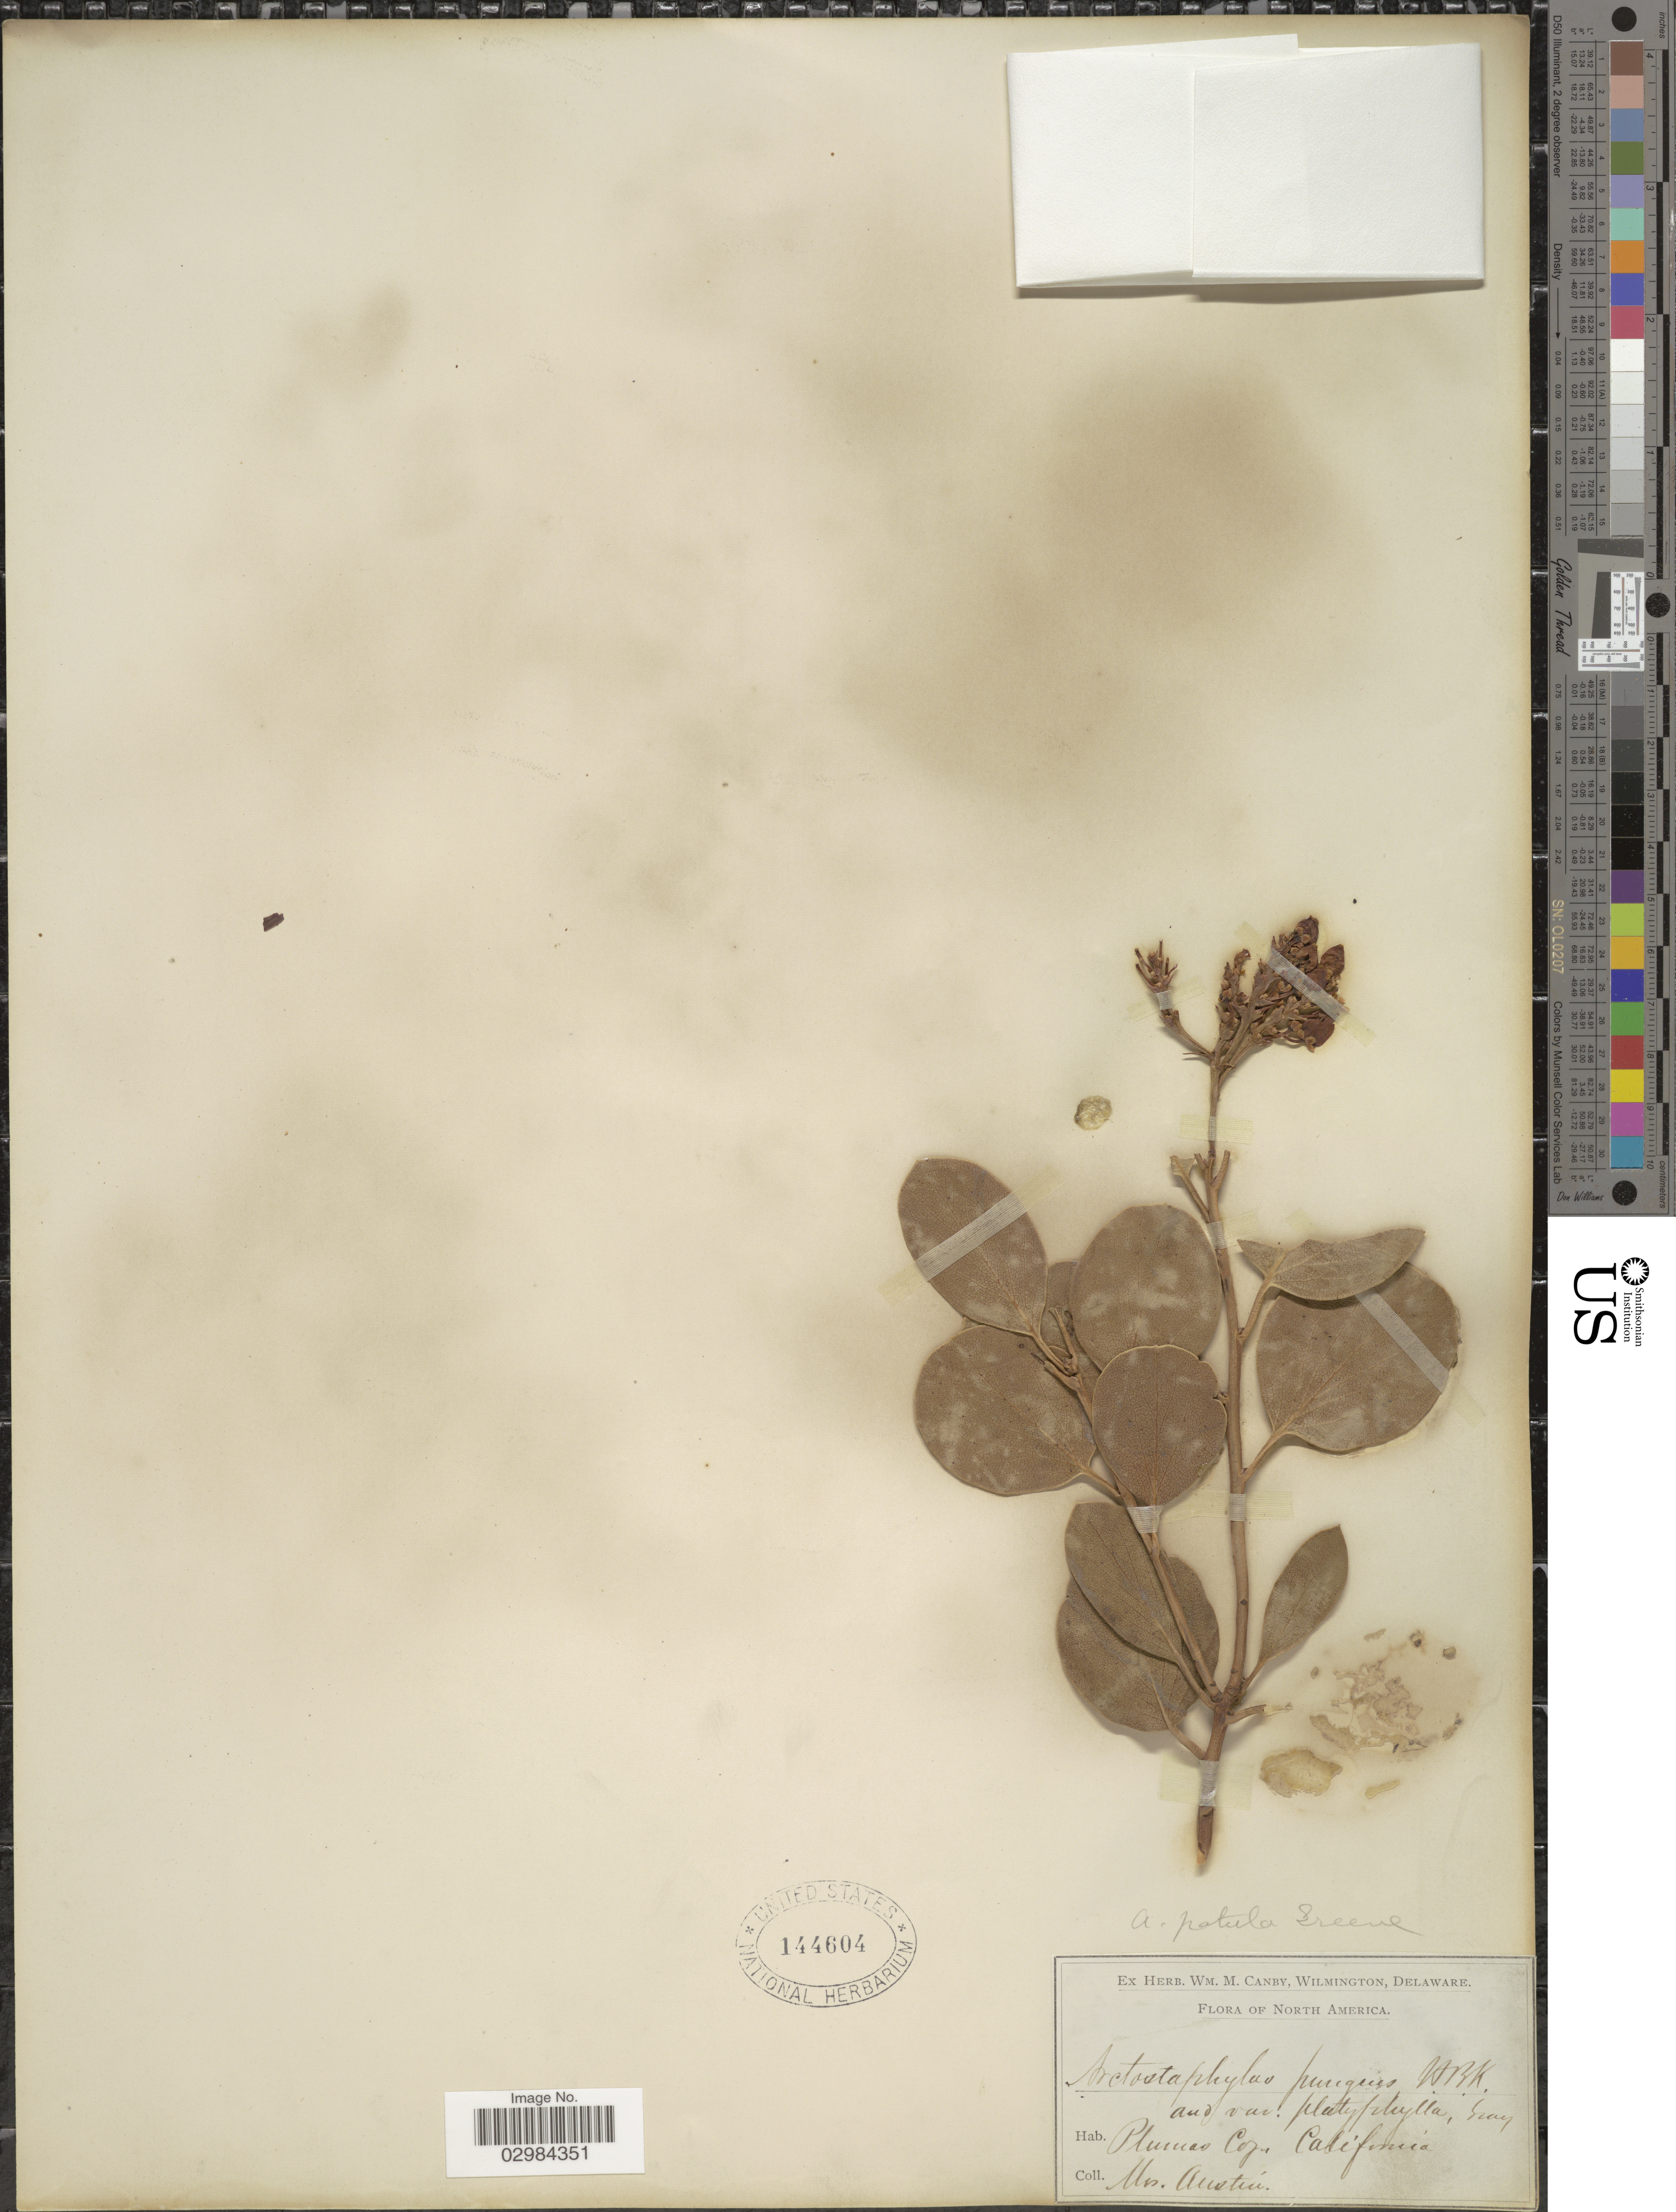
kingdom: Plantae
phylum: Tracheophyta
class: Magnoliopsida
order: Ericales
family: Ericaceae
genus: Arctostaphylos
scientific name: Arctostaphylos patula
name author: Greene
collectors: Austin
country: United States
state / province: California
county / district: Plumas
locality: Plumas Co.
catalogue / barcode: US 144604